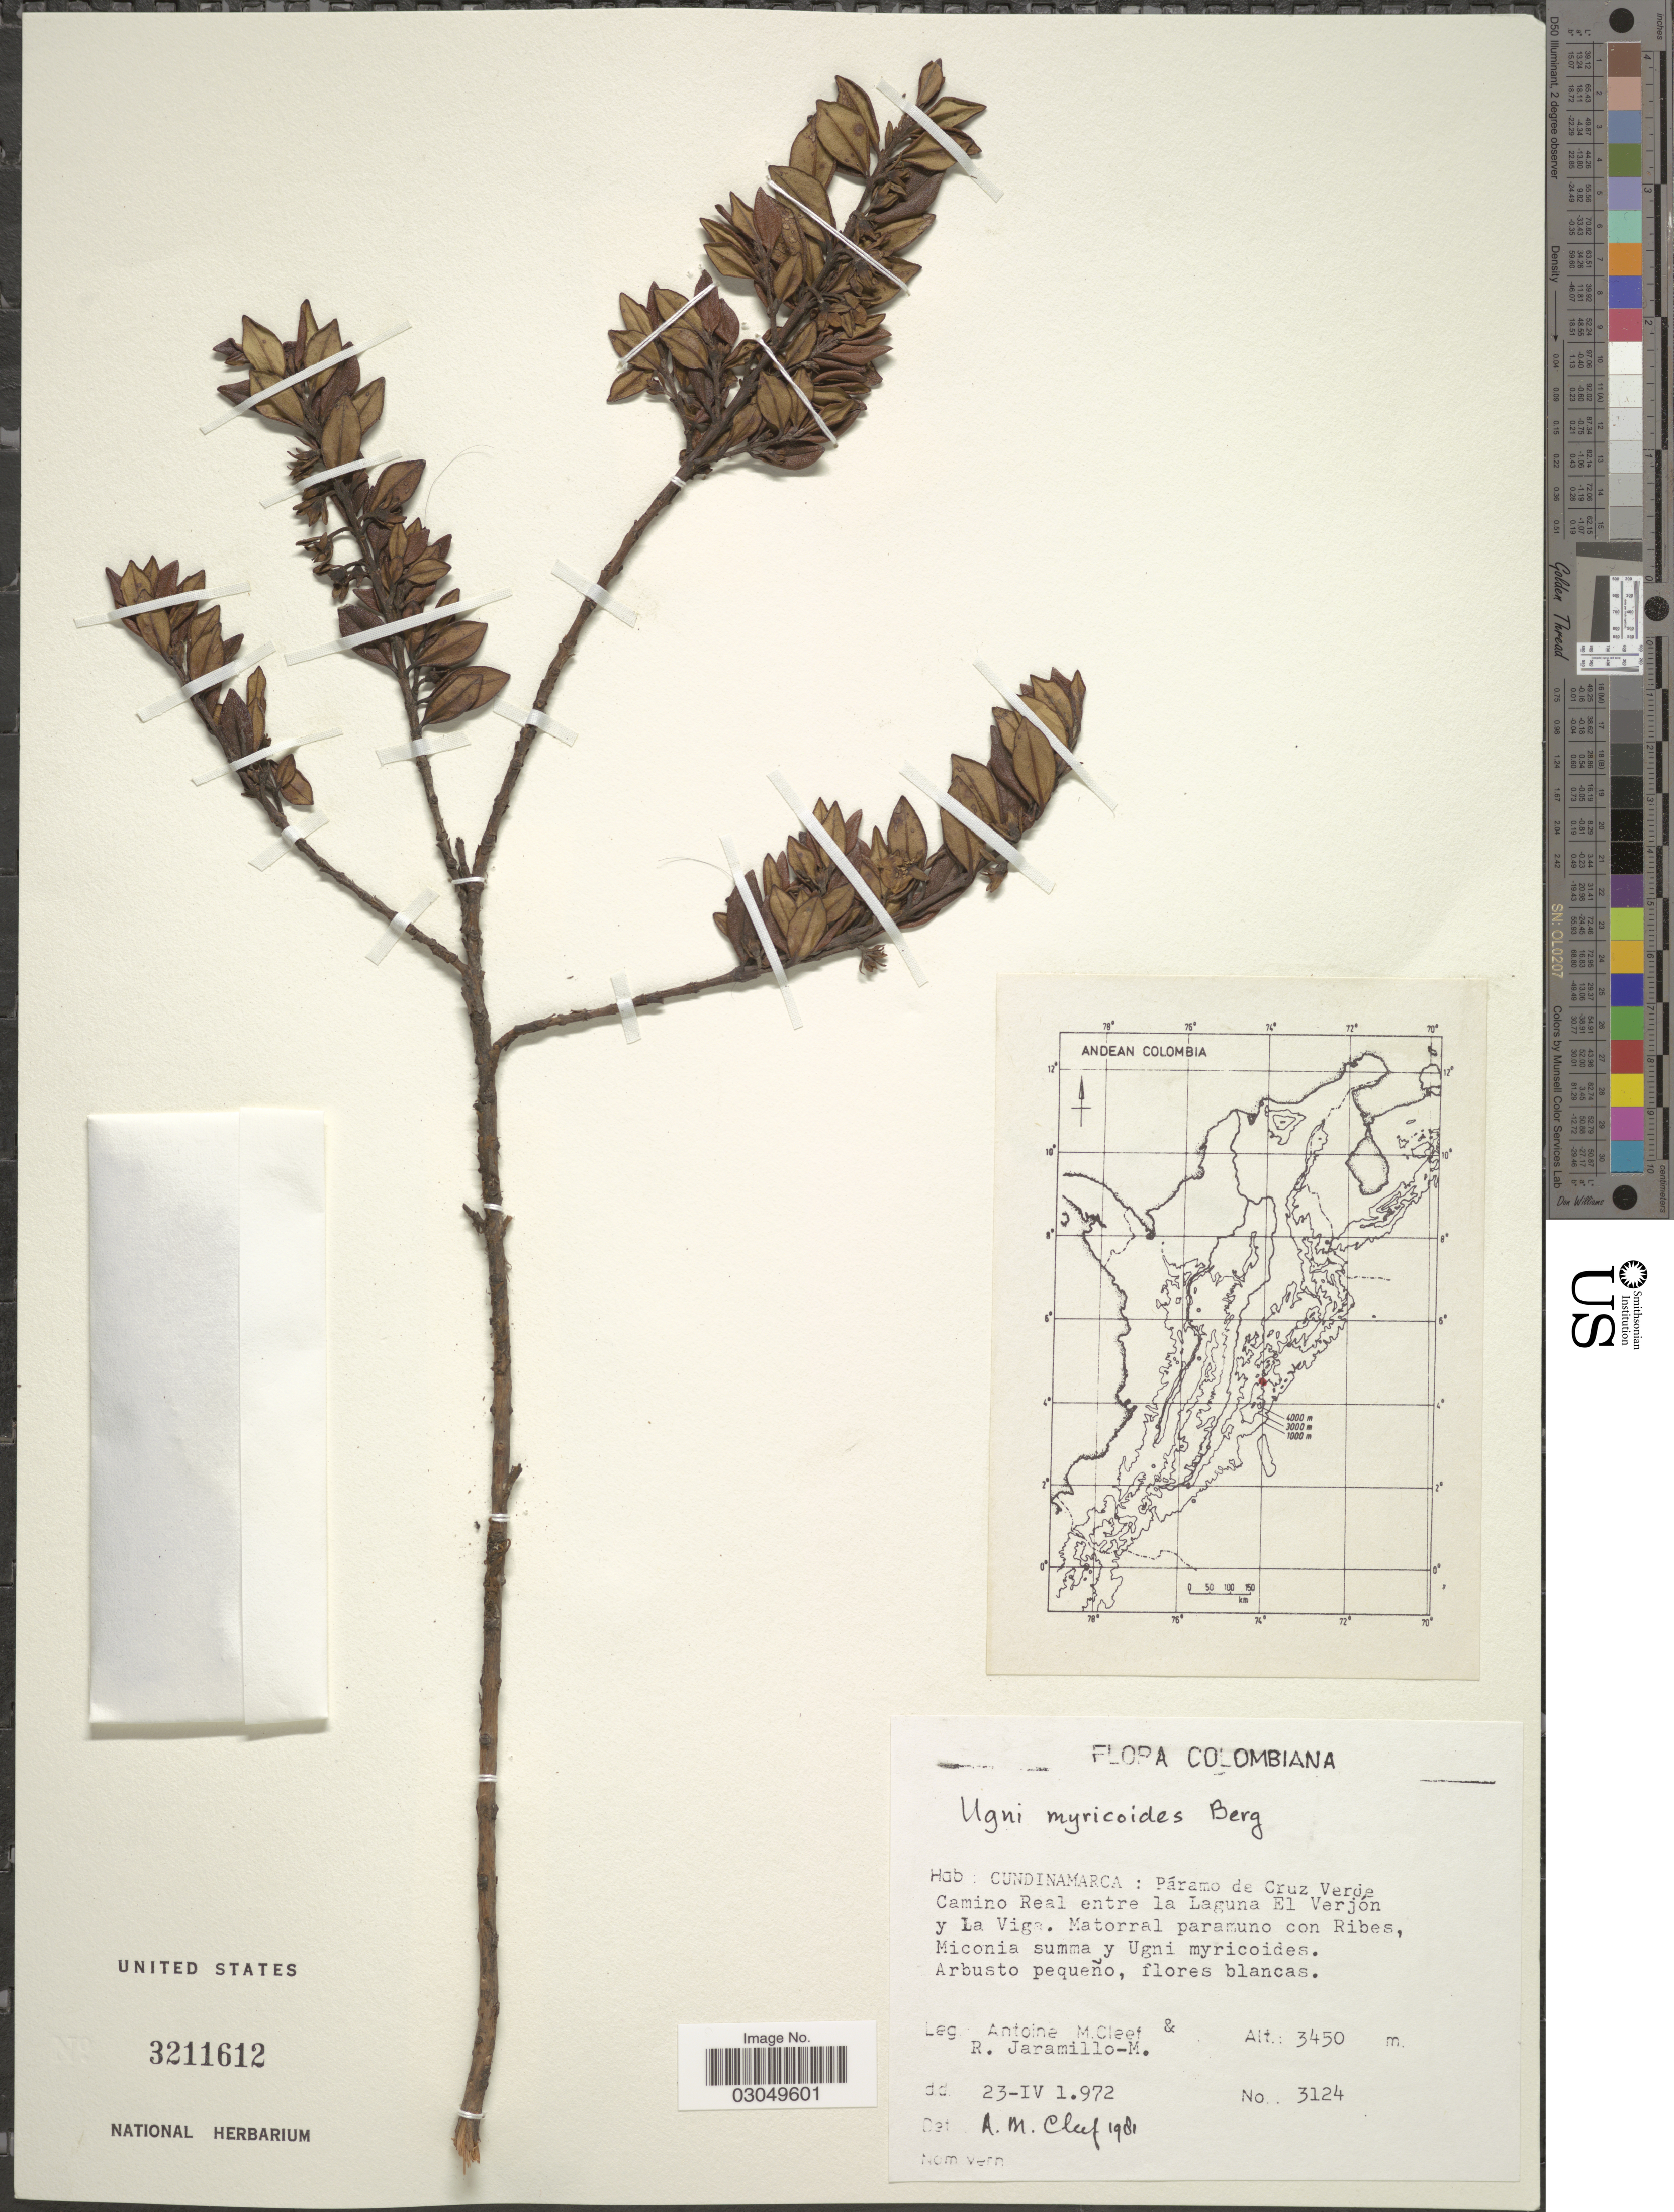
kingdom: Plantae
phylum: Tracheophyta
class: Magnoliopsida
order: Myrtales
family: Myrtaceae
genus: Ugni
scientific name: Ugni myricoides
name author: (Kunth) O. Berg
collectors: A. M. Cleef & R. Jaramillo M.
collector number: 3124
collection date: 1972-04-23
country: Colombia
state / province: Cundinamarca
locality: Páramo de Cruz Verde Camino Real entre la Laguna El Verjon y La Viga.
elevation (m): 3450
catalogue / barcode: US 3211612